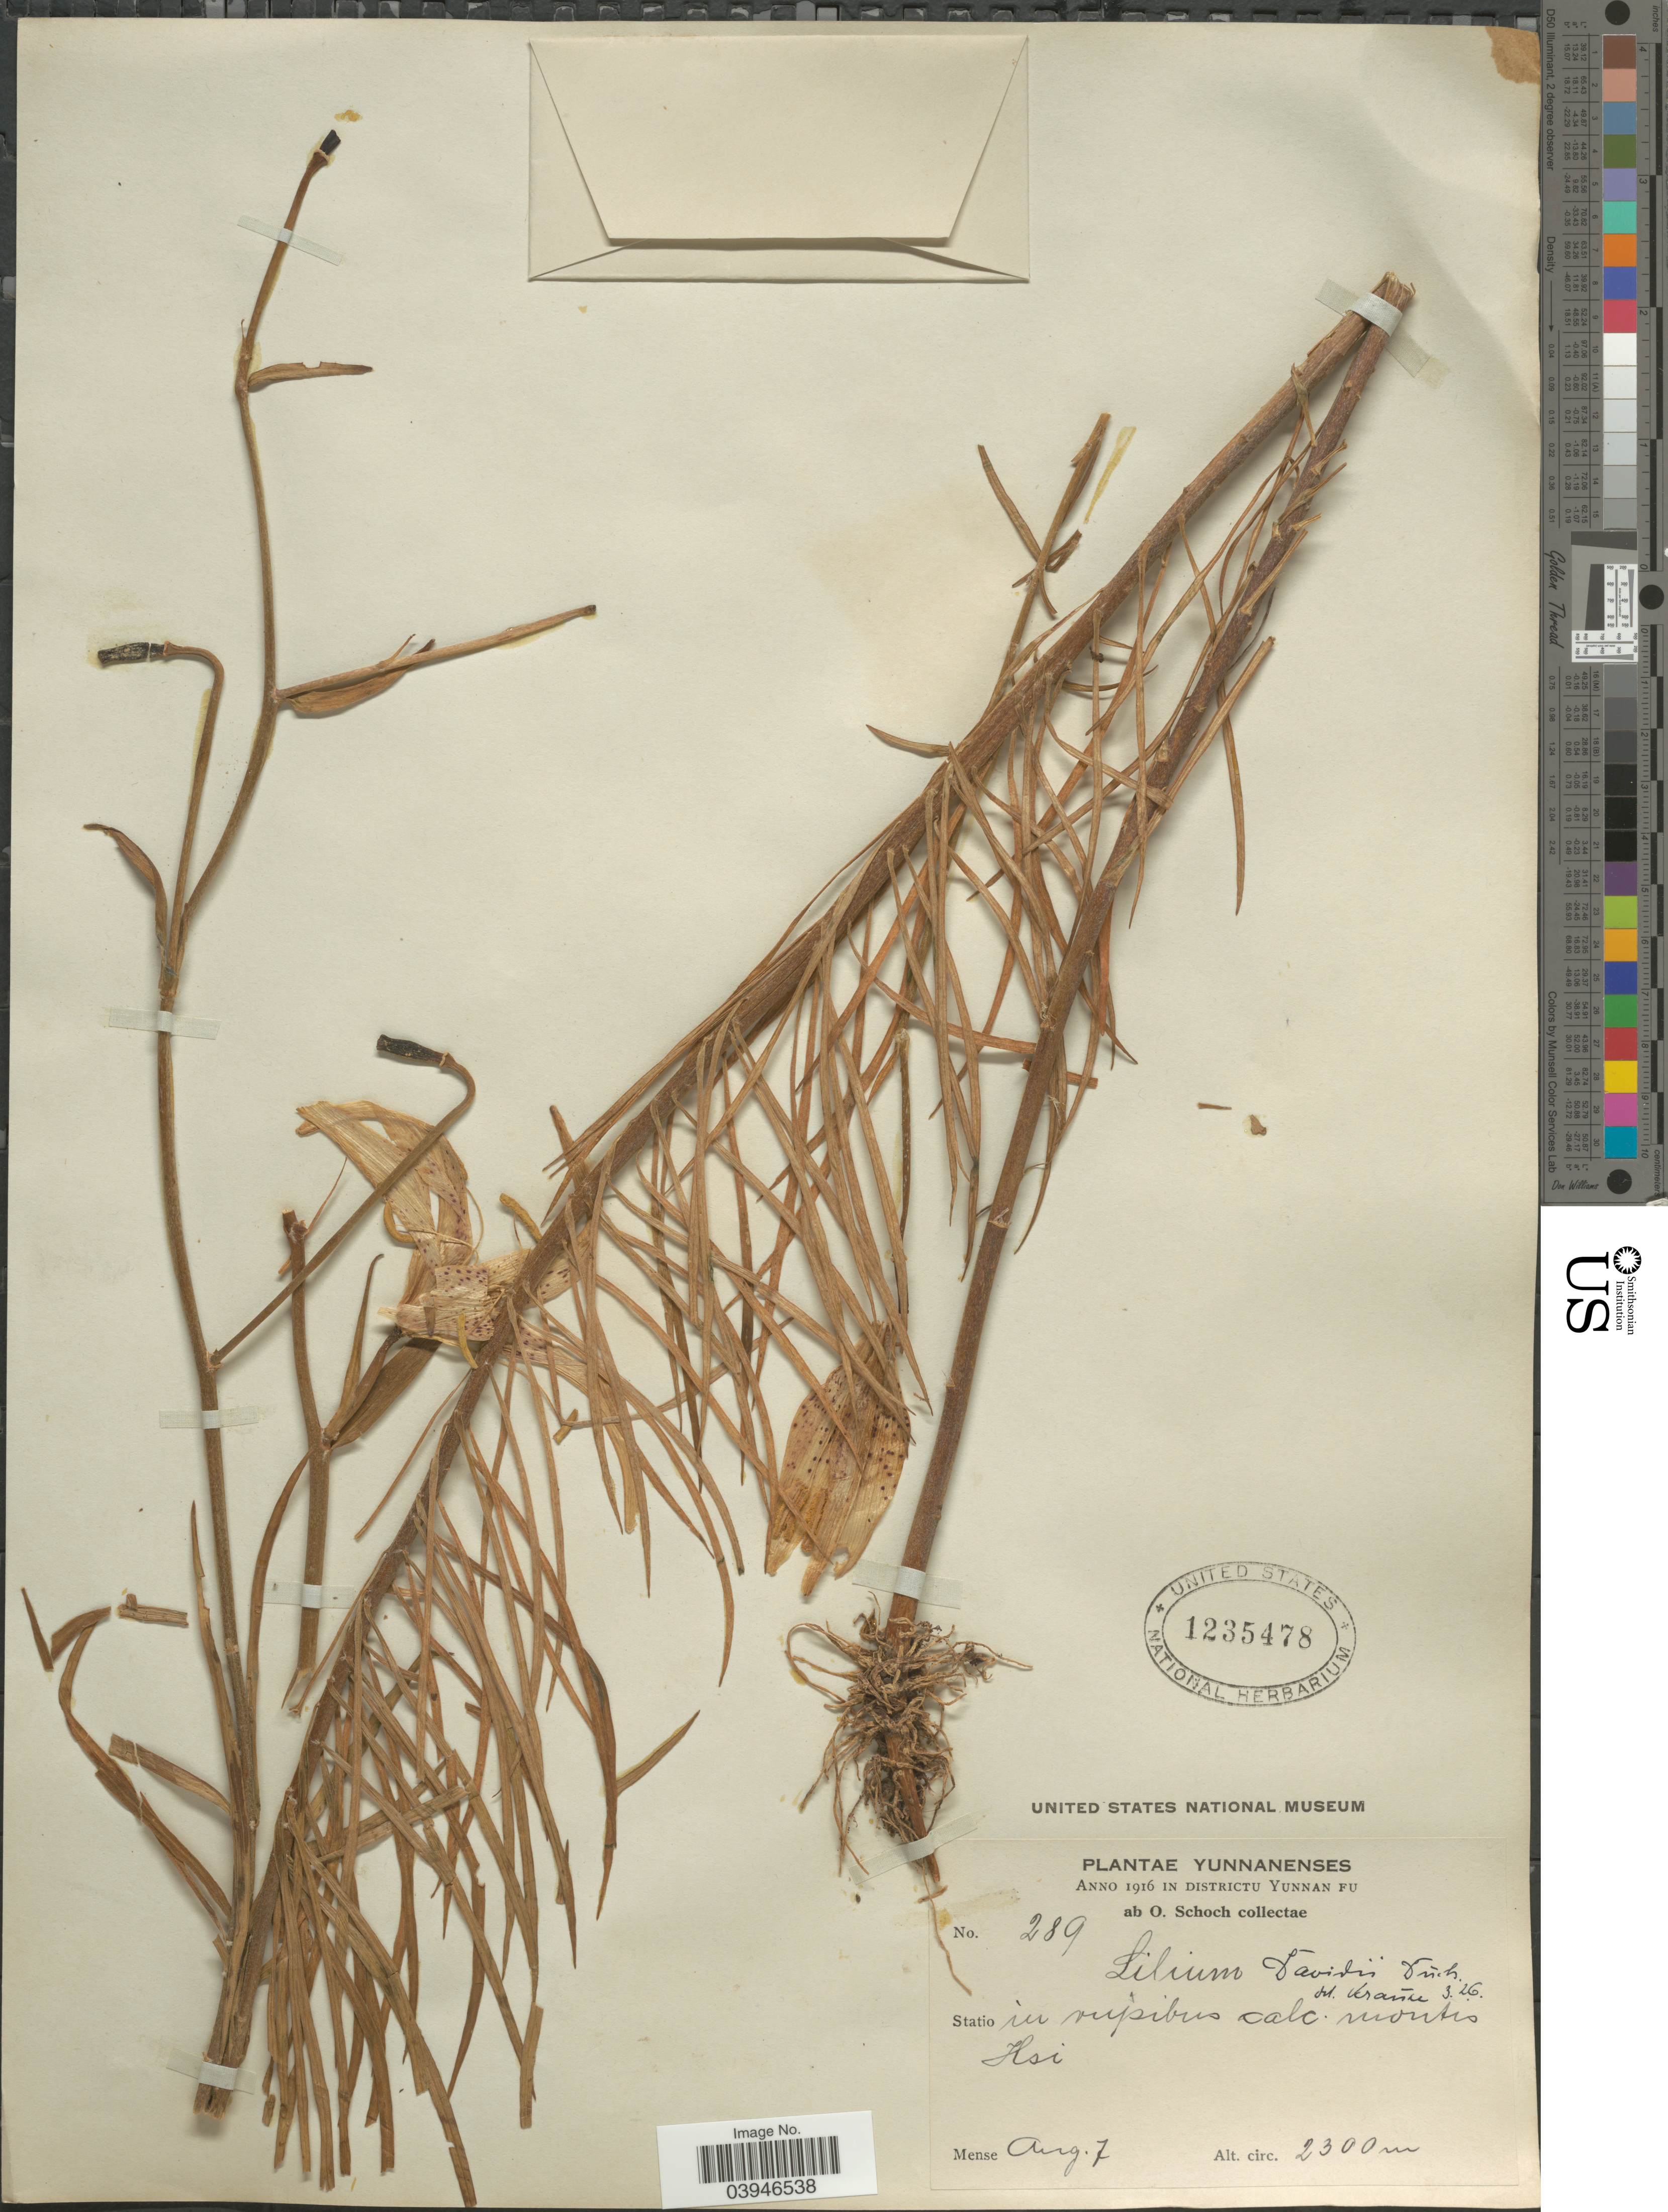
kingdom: Plantae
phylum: Tracheophyta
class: Liliopsida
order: Liliales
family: Liliaceae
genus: Lilium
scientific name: Lilium davidii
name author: Duch. ex Elwes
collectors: O. Schoch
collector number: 289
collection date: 1916-08-07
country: China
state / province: Yunnan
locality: In Districtu Yunnan fu. Statio in rupibus calc. montis Hsi.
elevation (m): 2300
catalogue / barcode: US 1235478